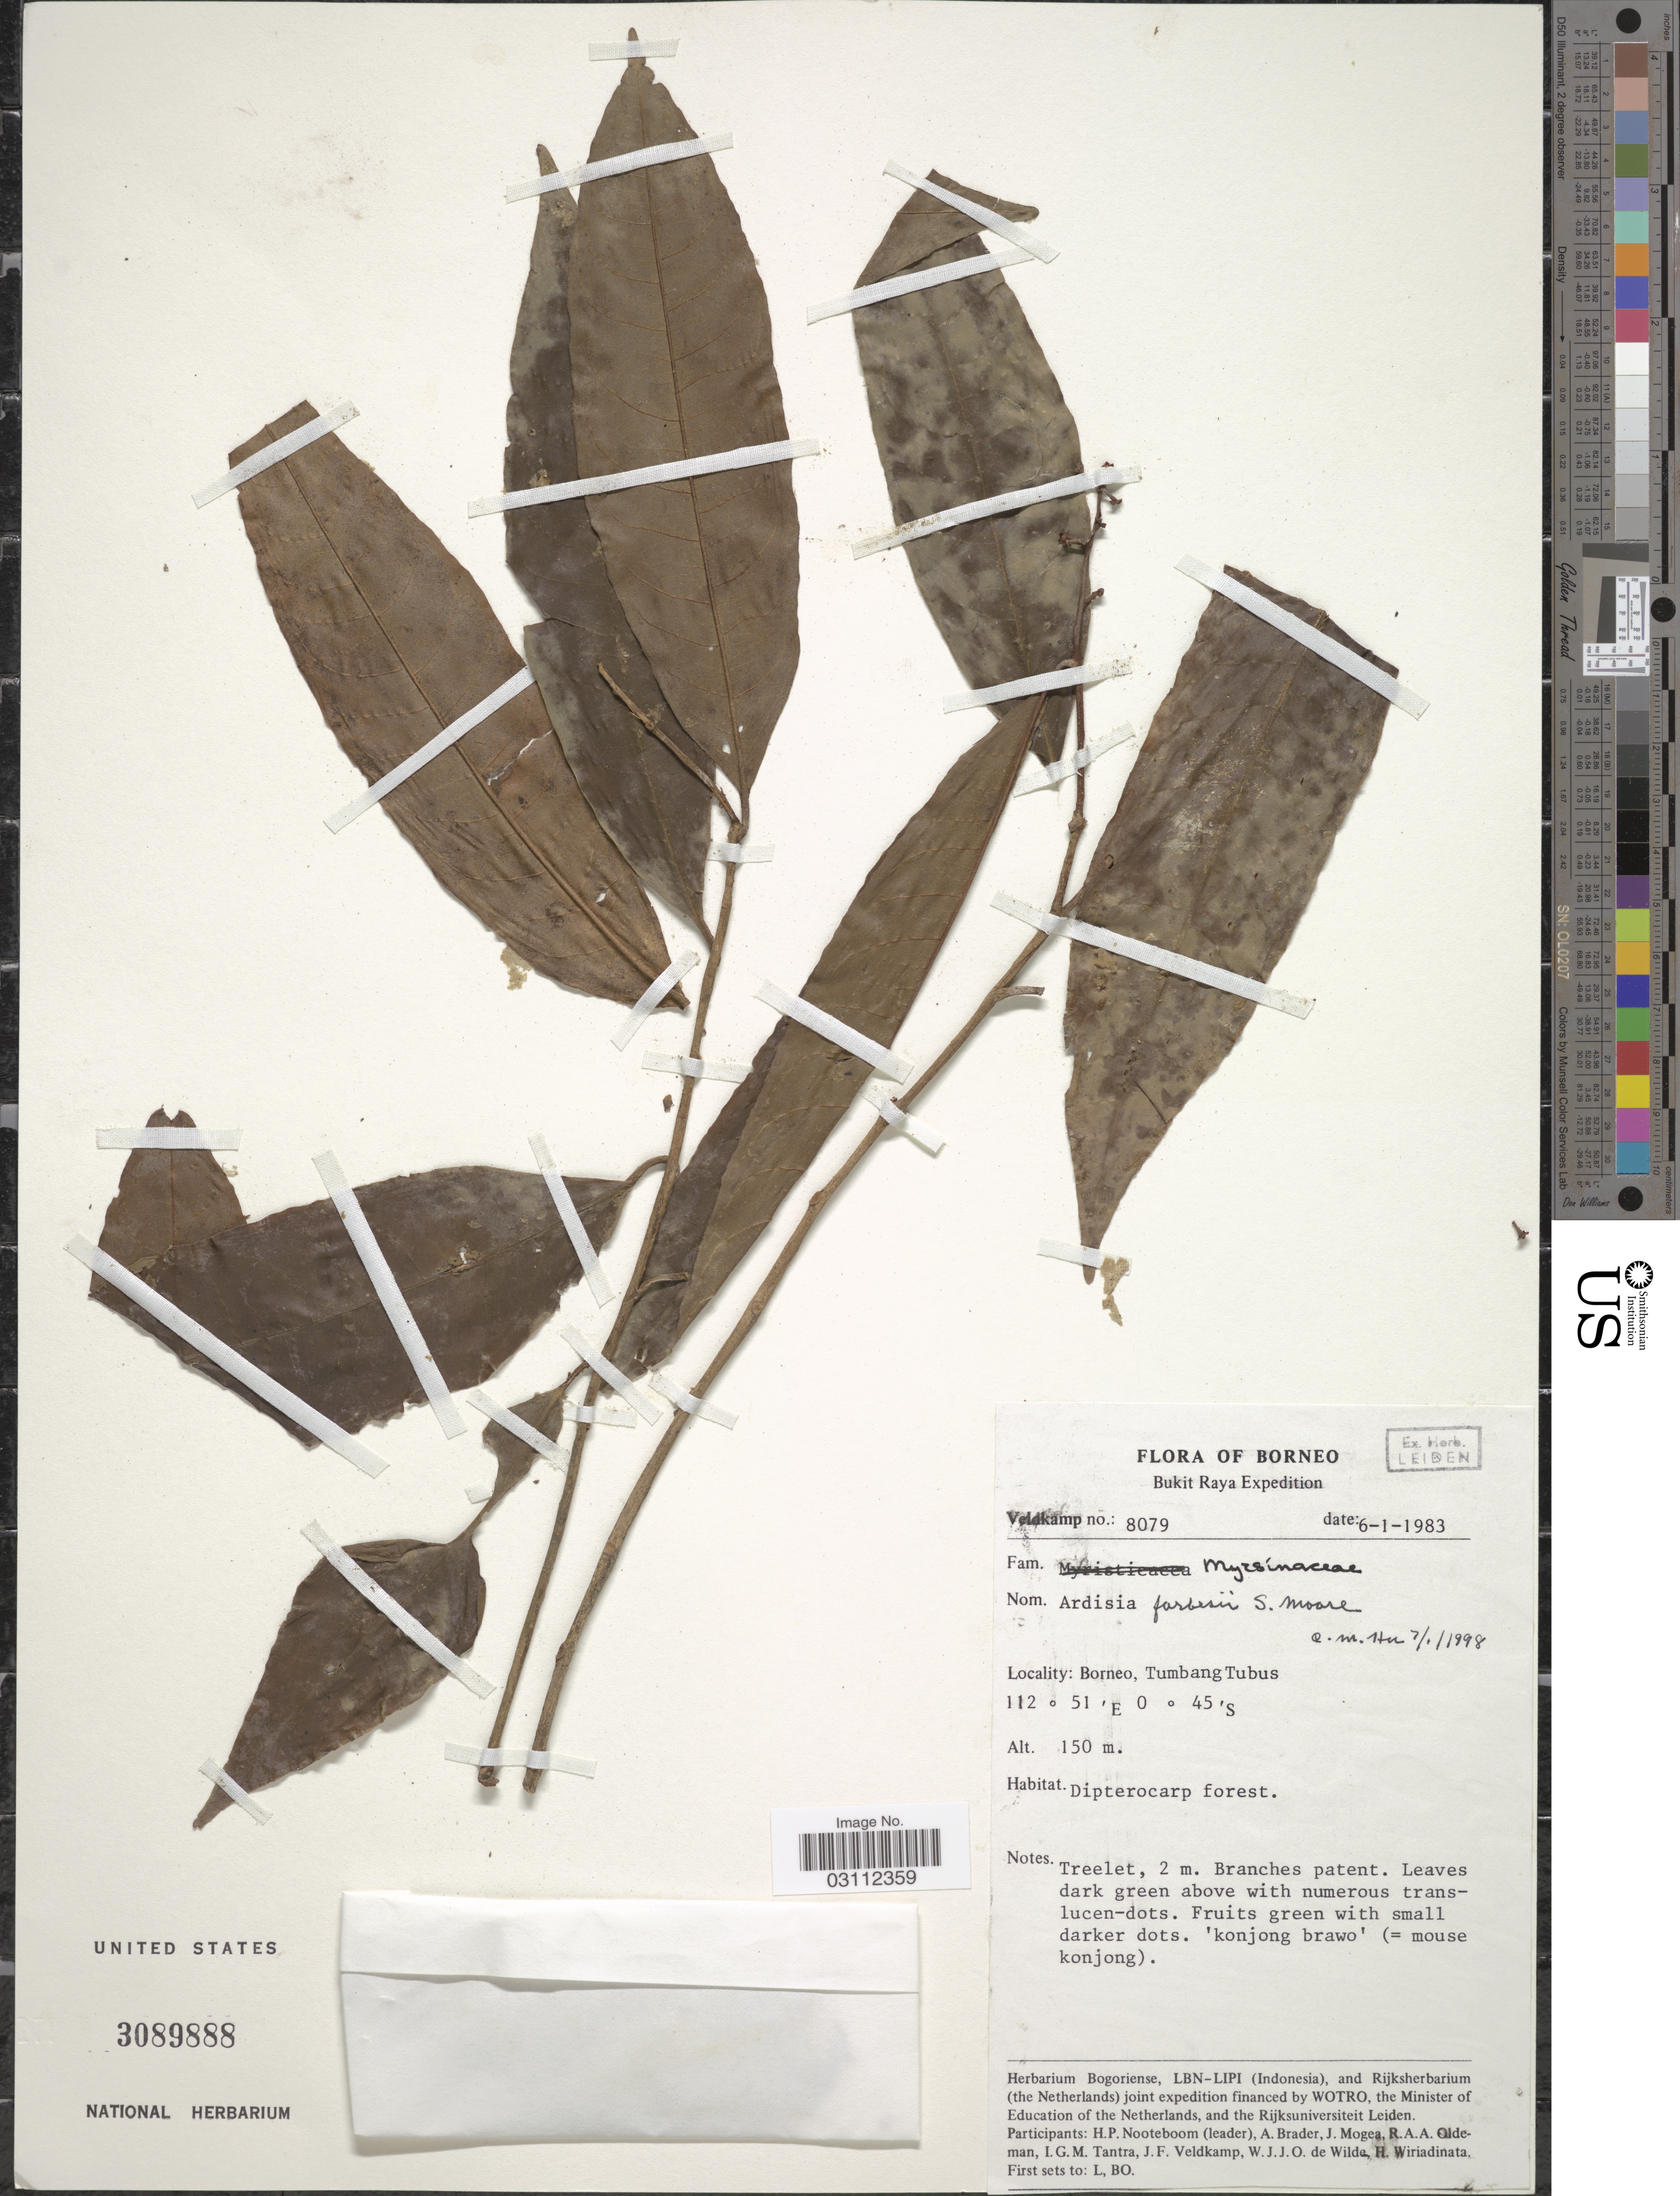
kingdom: Plantae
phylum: Tracheophyta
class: Magnoliopsida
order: Ericales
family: Primulaceae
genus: Ardisia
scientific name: Ardisia forbesii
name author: S. Moore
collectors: -. Veldkamp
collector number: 8079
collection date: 1983-01-06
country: Indonesia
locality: Borneo, Bukit Raya. Tumbang Tubus.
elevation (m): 150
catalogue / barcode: US 3089888